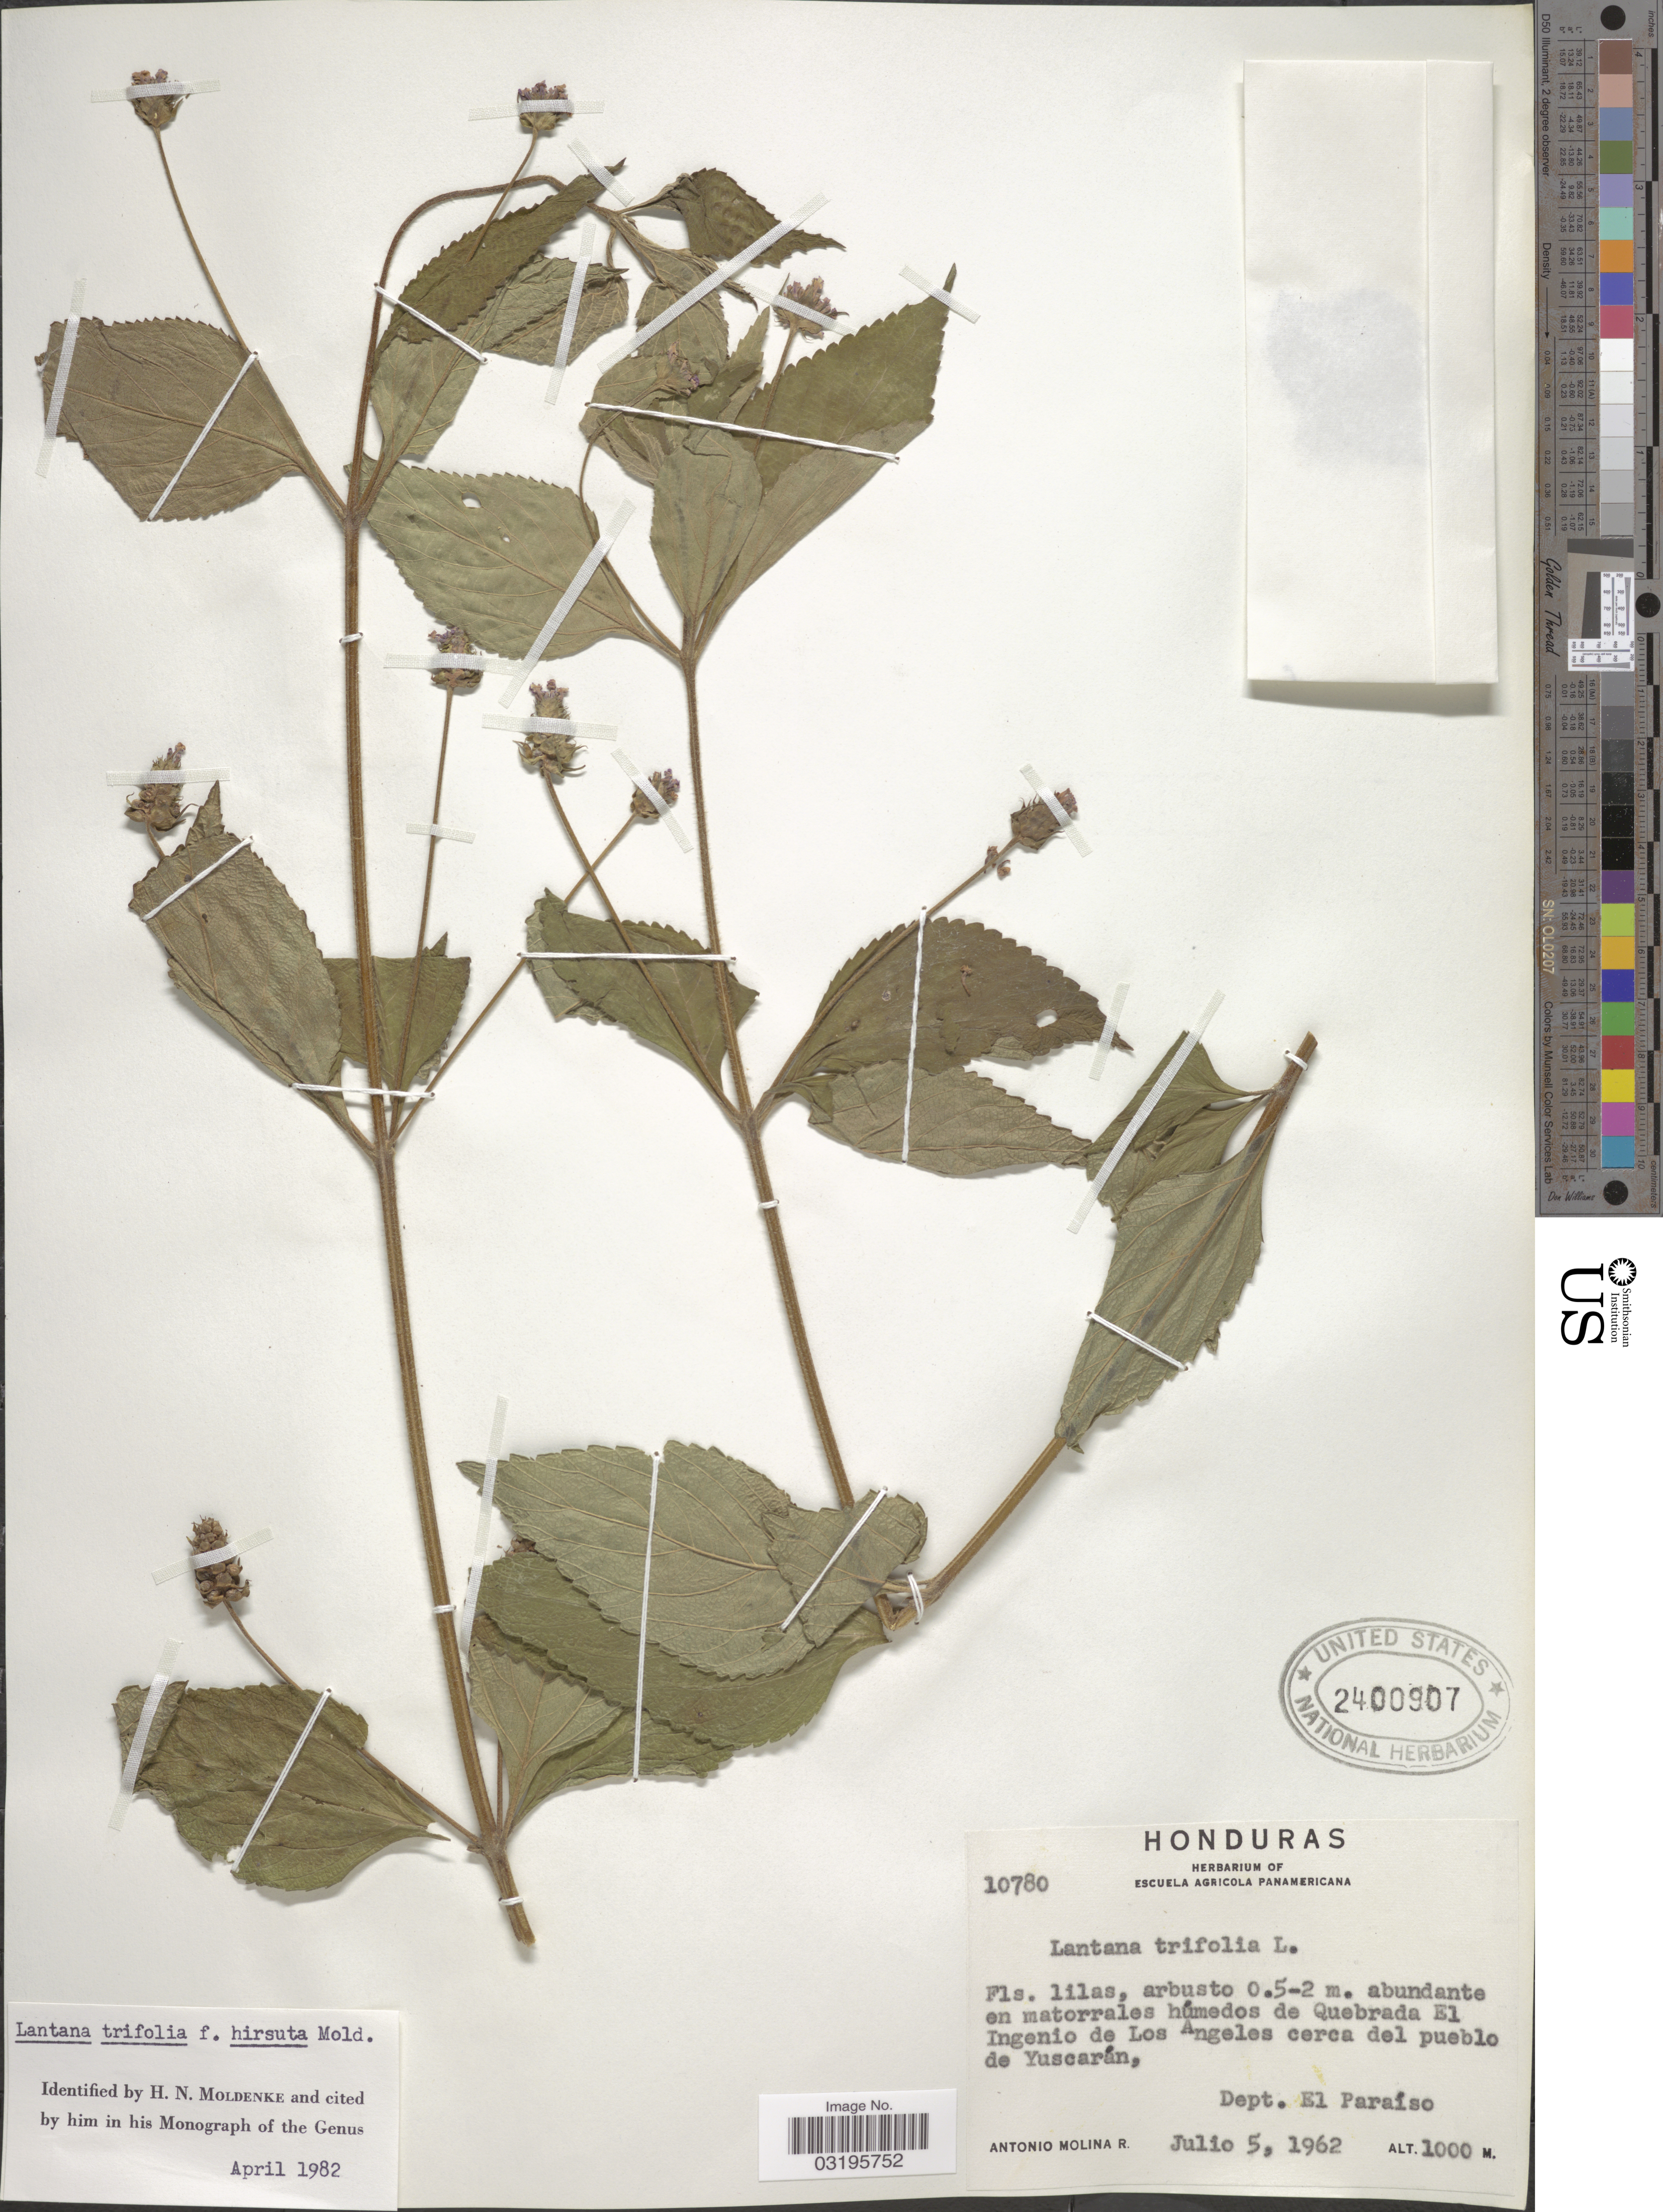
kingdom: Plantae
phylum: Tracheophyta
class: Magnoliopsida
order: Lamiales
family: Verbenaceae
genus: Lantana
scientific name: Lantana trifolia f. hirsuta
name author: Moldenke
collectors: A. Molina R.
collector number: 10780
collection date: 1962-07-05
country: Honduras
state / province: El Paraíso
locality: De Quebrada El Ingenio de Los Angeles cerca del pueblo de Yuscarán, Dept. El Paraíso.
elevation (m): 1000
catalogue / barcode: US 2400907